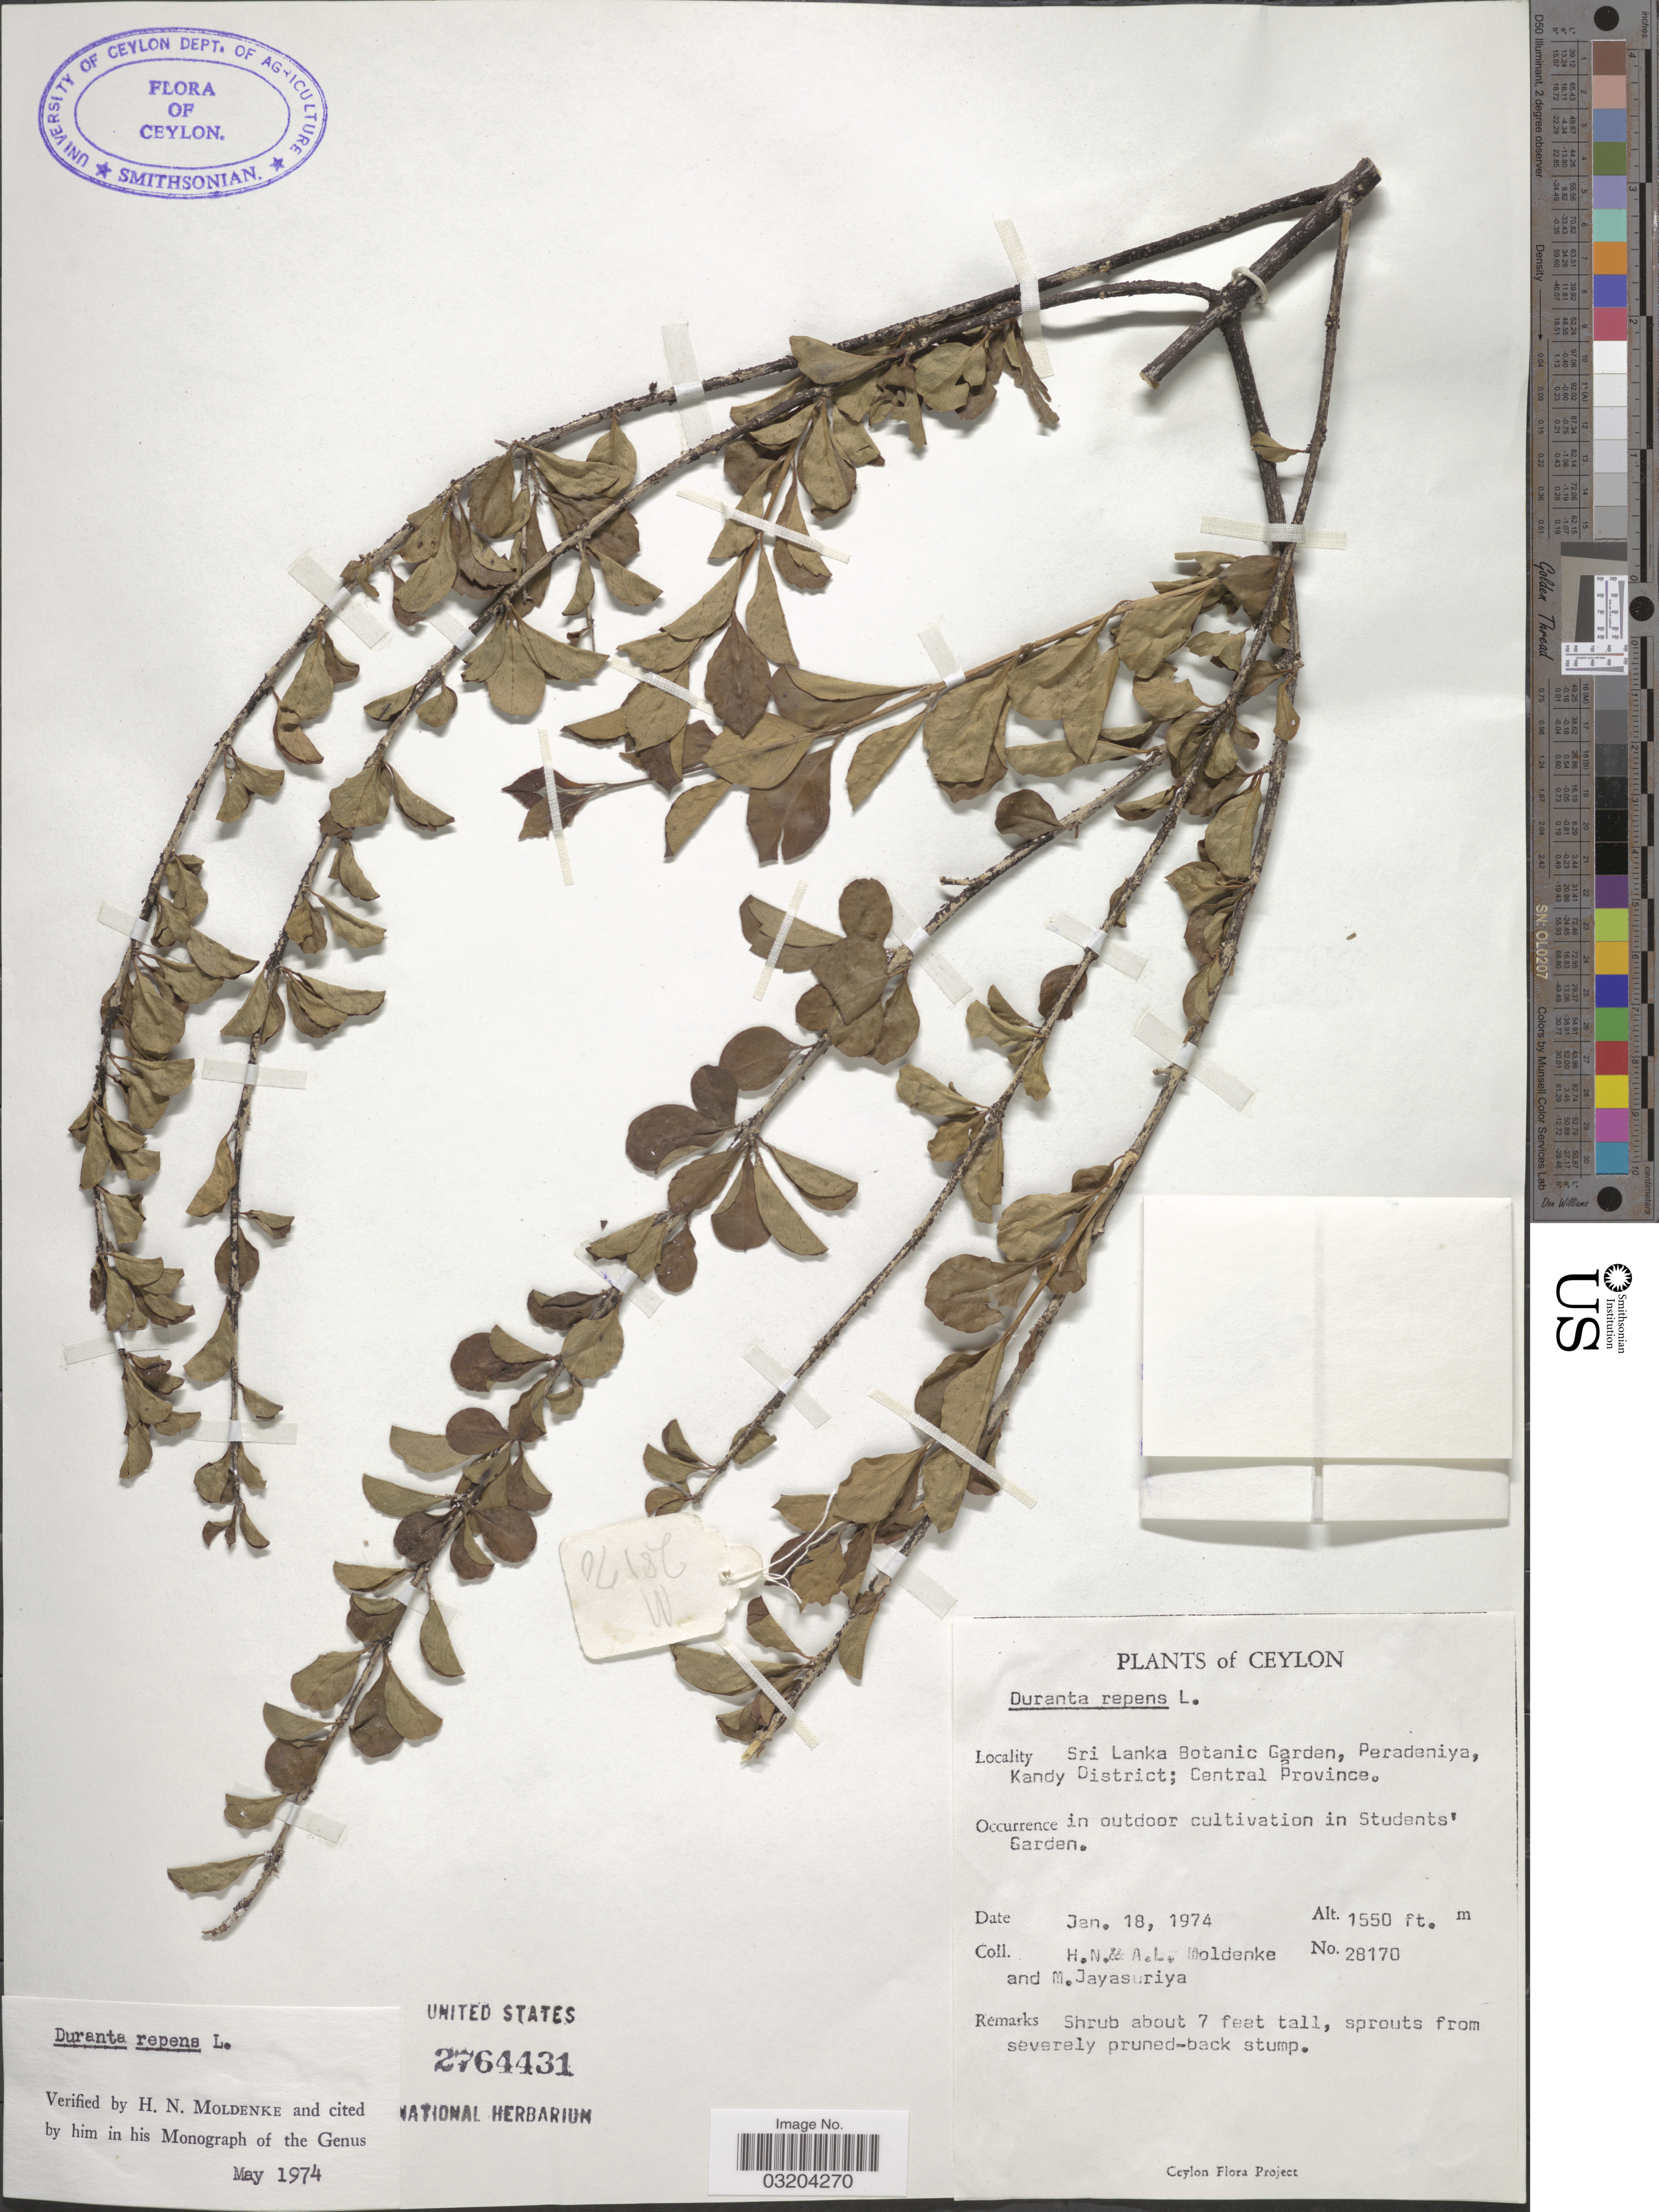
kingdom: Plantae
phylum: Tracheophyta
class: Magnoliopsida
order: Lamiales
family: Verbenaceae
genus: Duranta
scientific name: Duranta erecta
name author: L.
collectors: H. N. Moldenke, A. L. Moldenke & M. Jayasuriya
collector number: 28170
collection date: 1974-01-18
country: Sri Lanka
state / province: Central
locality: Ceylon. Sri Lanka Botanic Garden, Peradeniya, Kandy District. Students' Garden.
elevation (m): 472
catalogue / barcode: US 2764431